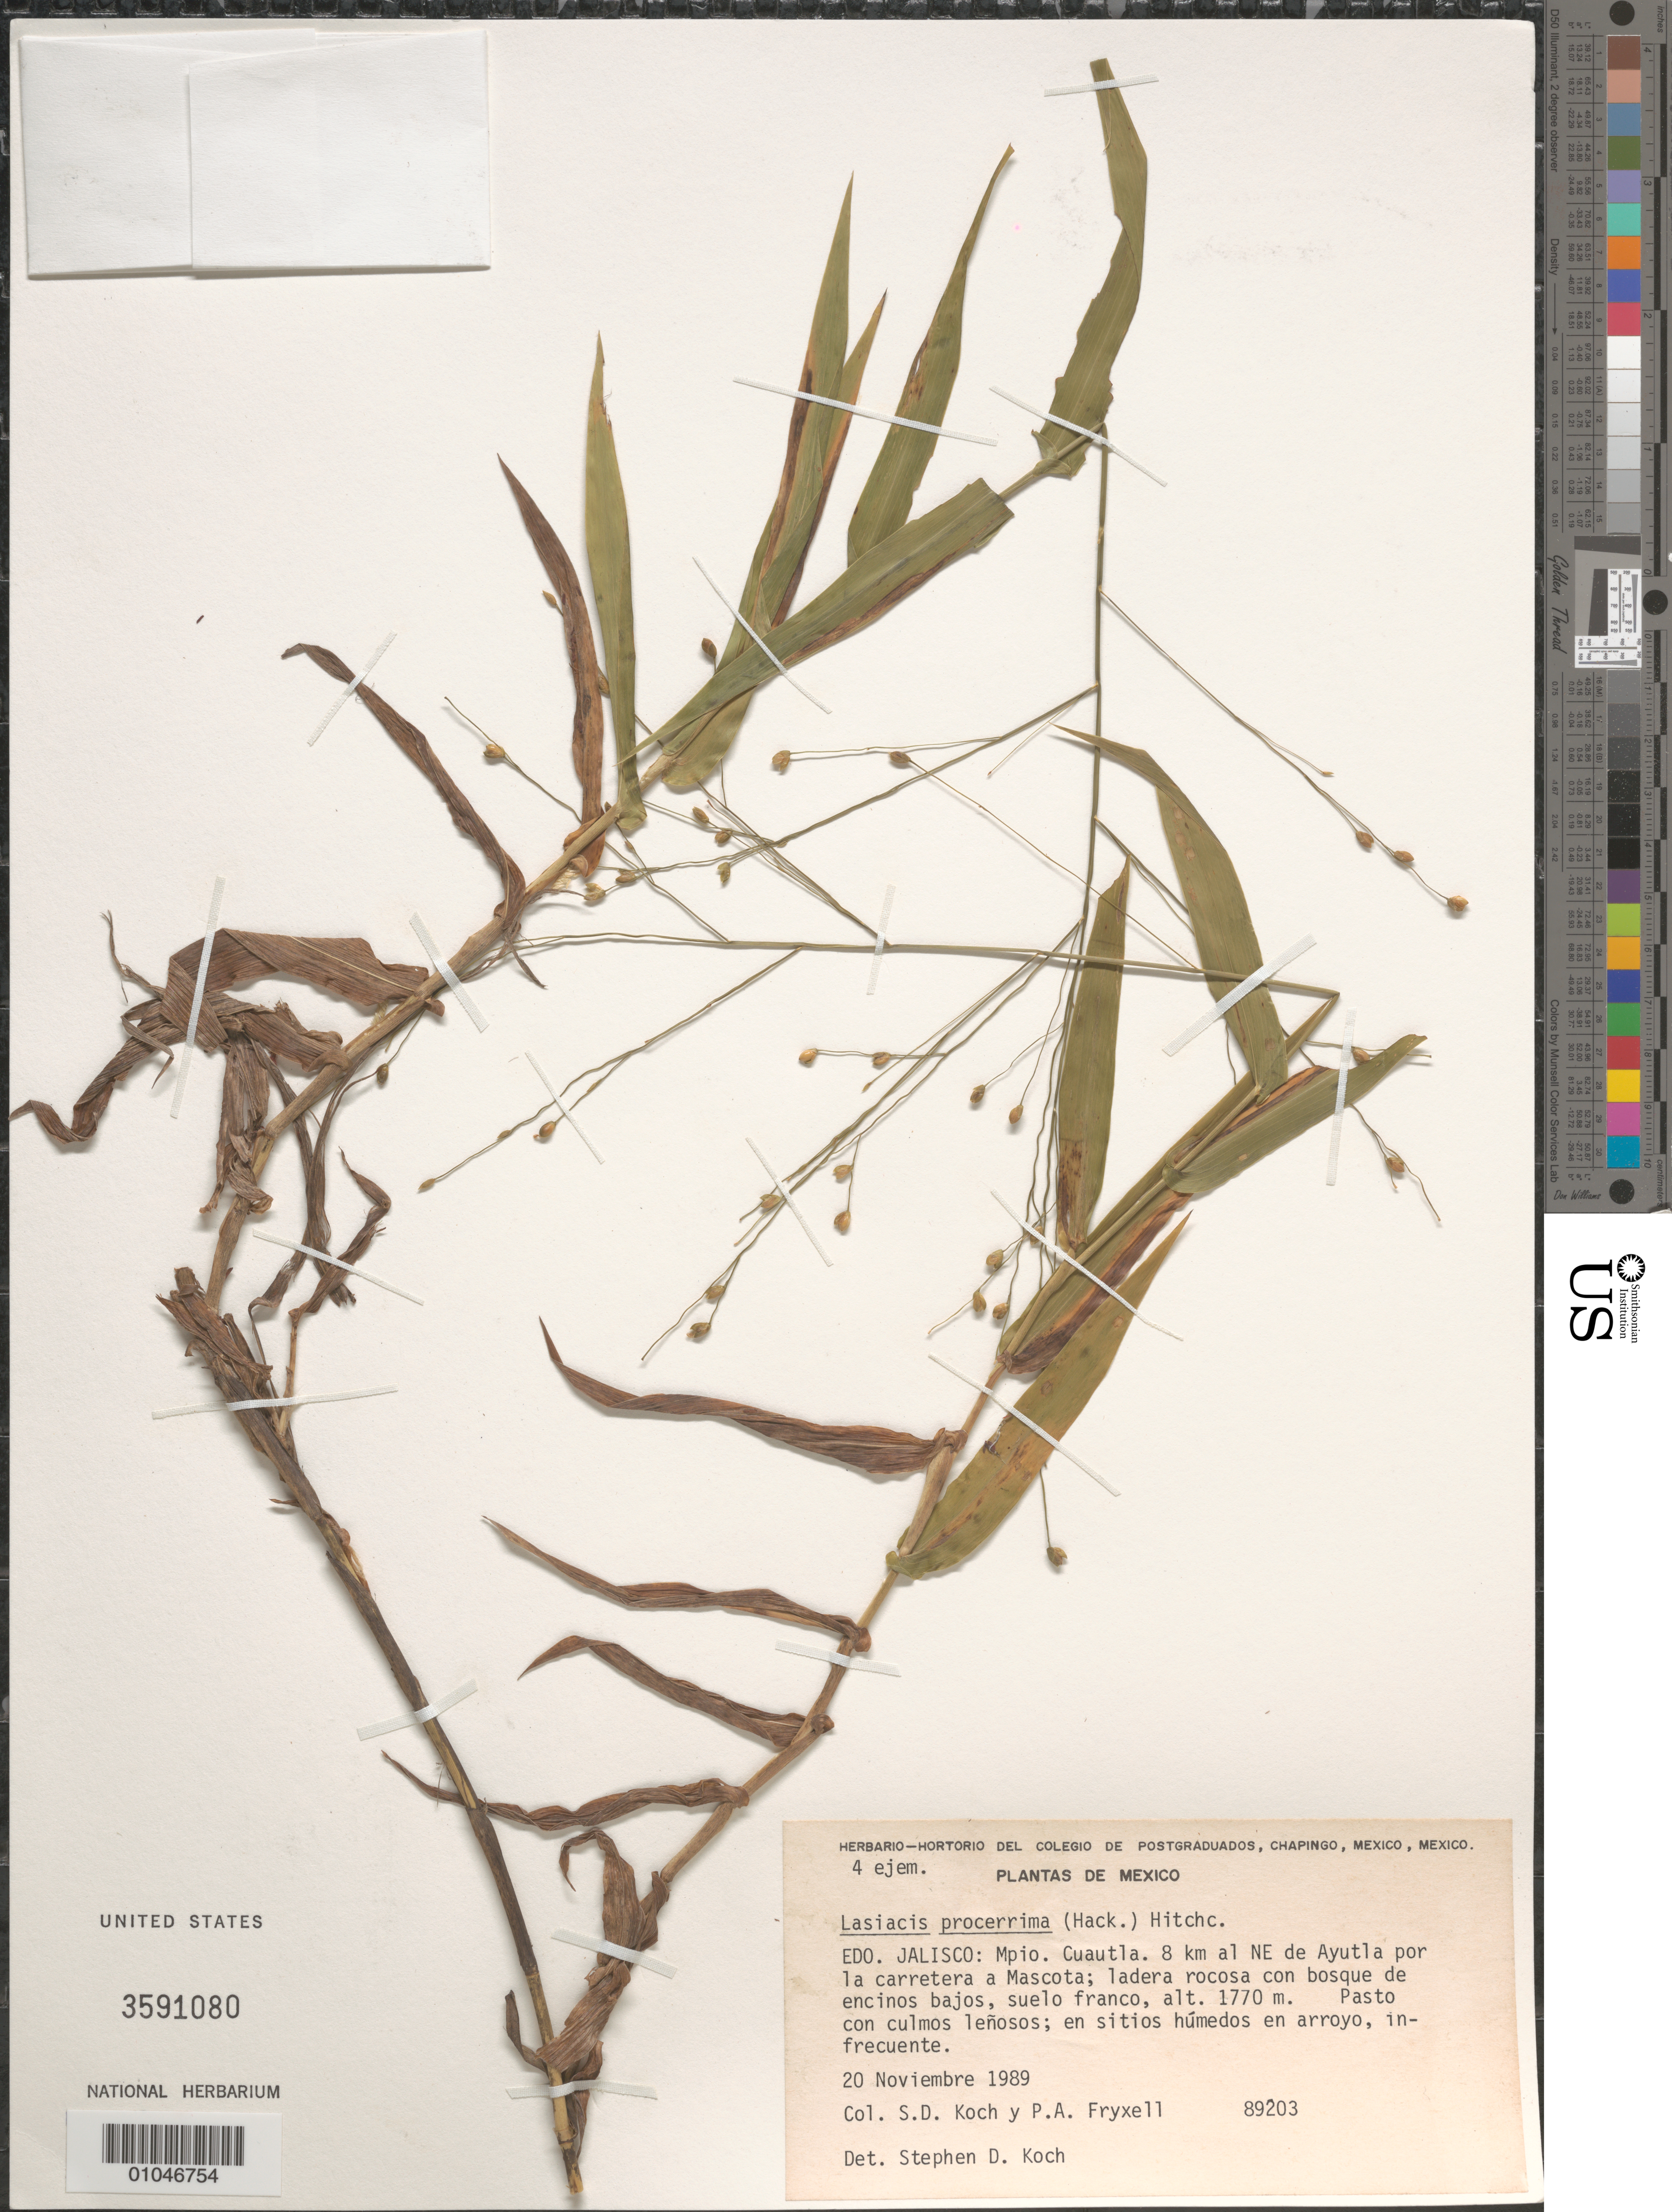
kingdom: Plantae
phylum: Tracheophyta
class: Liliopsida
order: Poales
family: Poaceae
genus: Lasiacis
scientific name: Lasiacis procerrima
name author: (Hack.) Hitchc.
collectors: S. D. Koch & P. A. Fryxell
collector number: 89203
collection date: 1989-11-20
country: Mexico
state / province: Jalisco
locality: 8km al NE de Ayutla por la carretera a Mascota, Mpio. Cuautla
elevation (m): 1770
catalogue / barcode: US 3591080